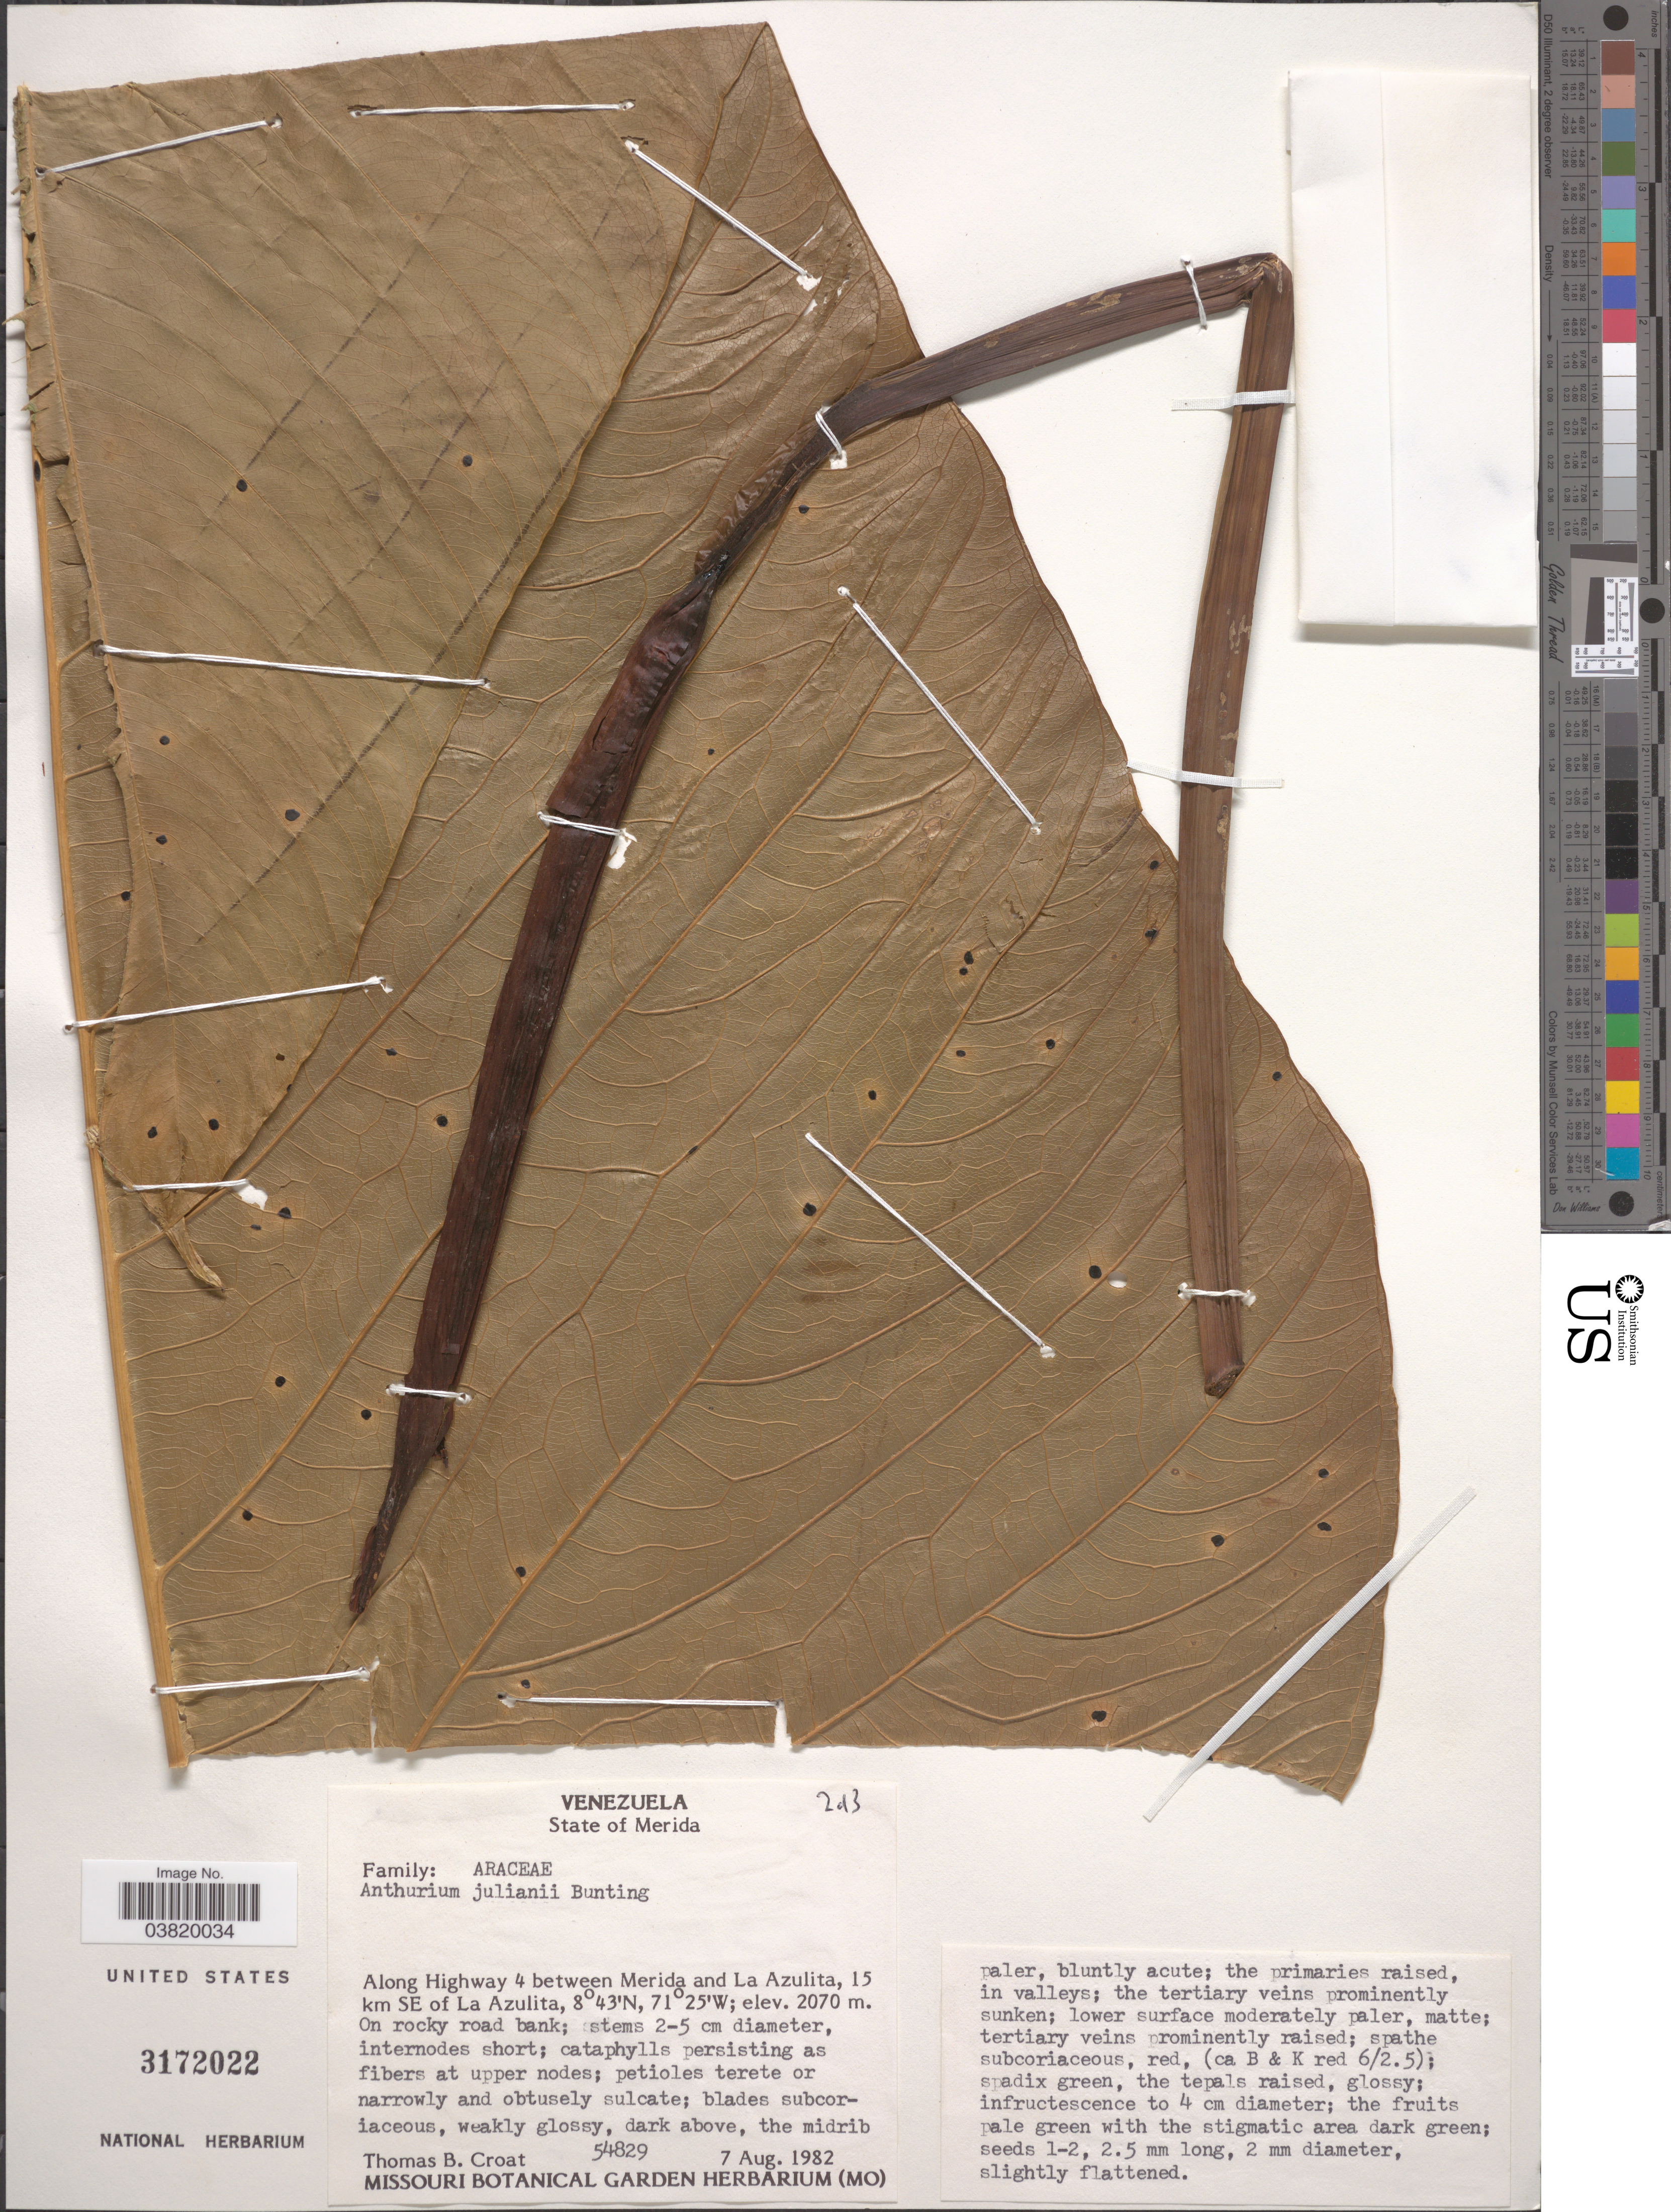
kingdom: Plantae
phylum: Tracheophyta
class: Liliopsida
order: Alismatales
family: Araceae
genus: Anthurium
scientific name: Anthurium julianii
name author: G.S. Bunting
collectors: T. B. Croat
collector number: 54829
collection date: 1982-08-07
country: Venezuela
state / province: Merida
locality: Along Highway 4 between Merida and La Azulita, 15 km SE of La Azulita.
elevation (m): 2070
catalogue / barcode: US 3172022